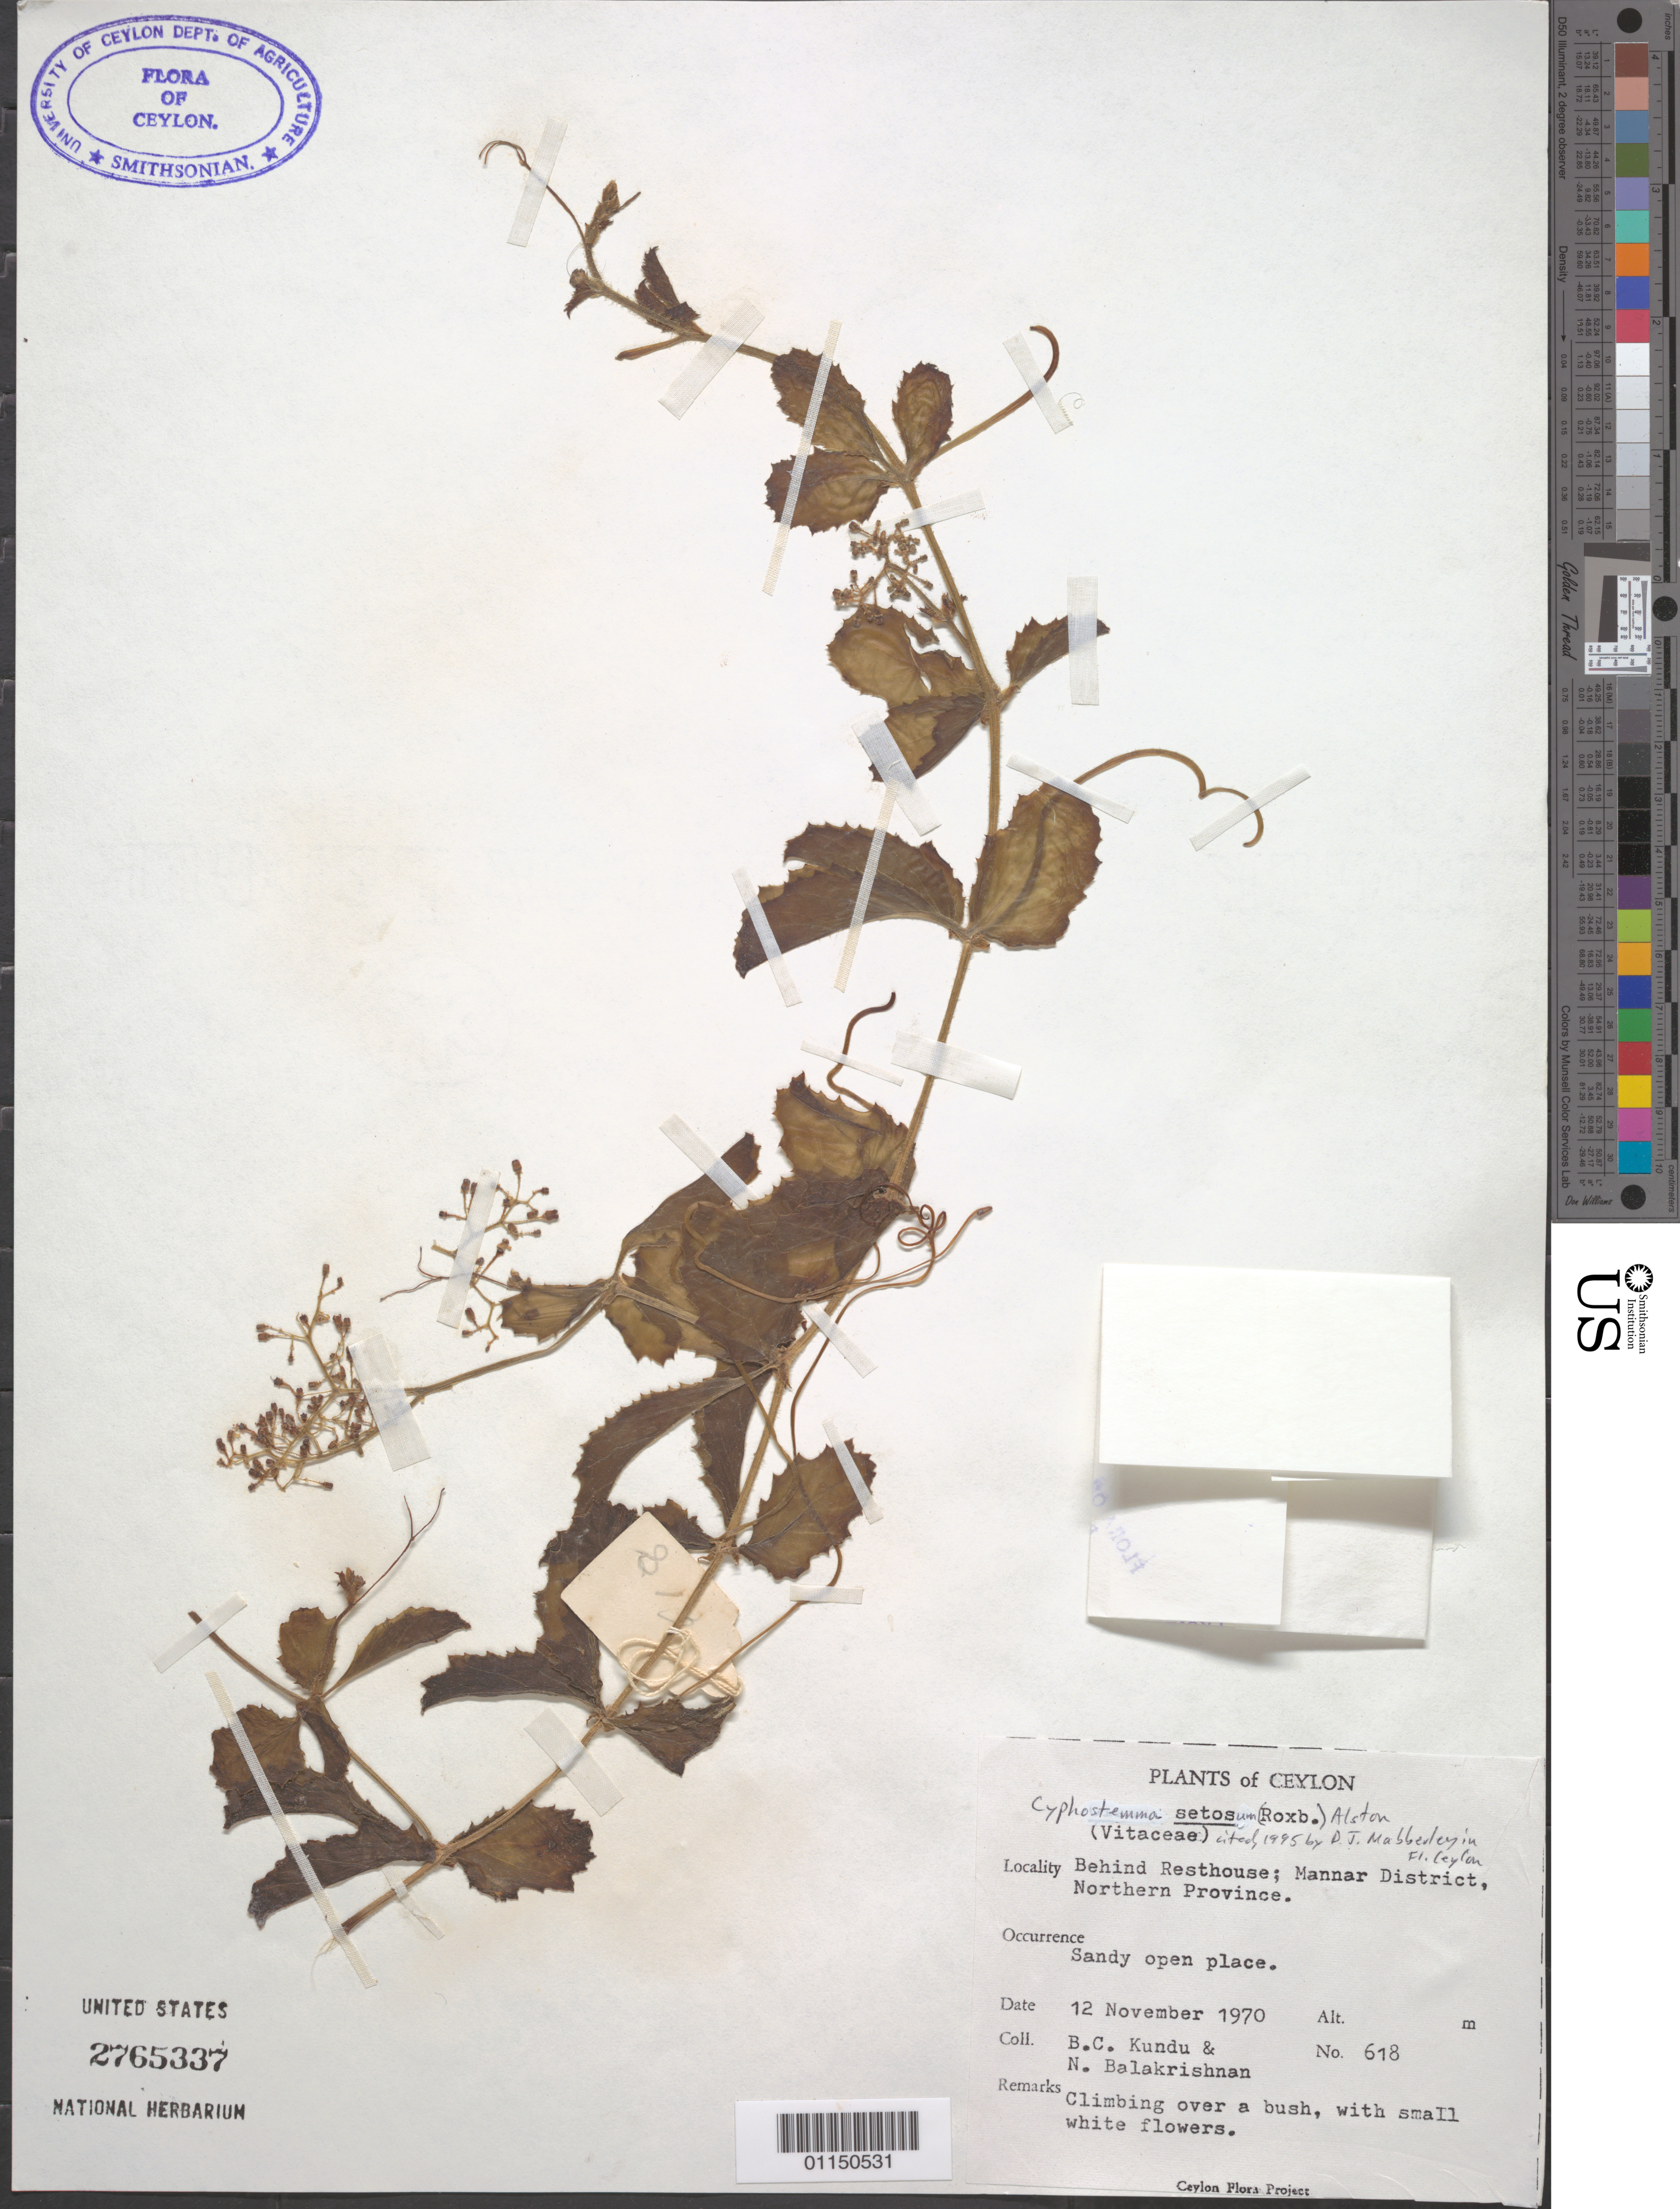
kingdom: Plantae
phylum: Tracheophyta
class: Magnoliopsida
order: Vitales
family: Vitaceae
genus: Cyphostemma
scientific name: Cyphostemma setosum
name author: (Roxb.) Alston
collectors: B. C. Kundu & N. P. Balakrishnan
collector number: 618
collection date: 1970-11-12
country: Sri Lanka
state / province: Northern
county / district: Mannar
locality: Behind Resthouse.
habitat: Sandy open place. Climbing over a bush.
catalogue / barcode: US 2765337